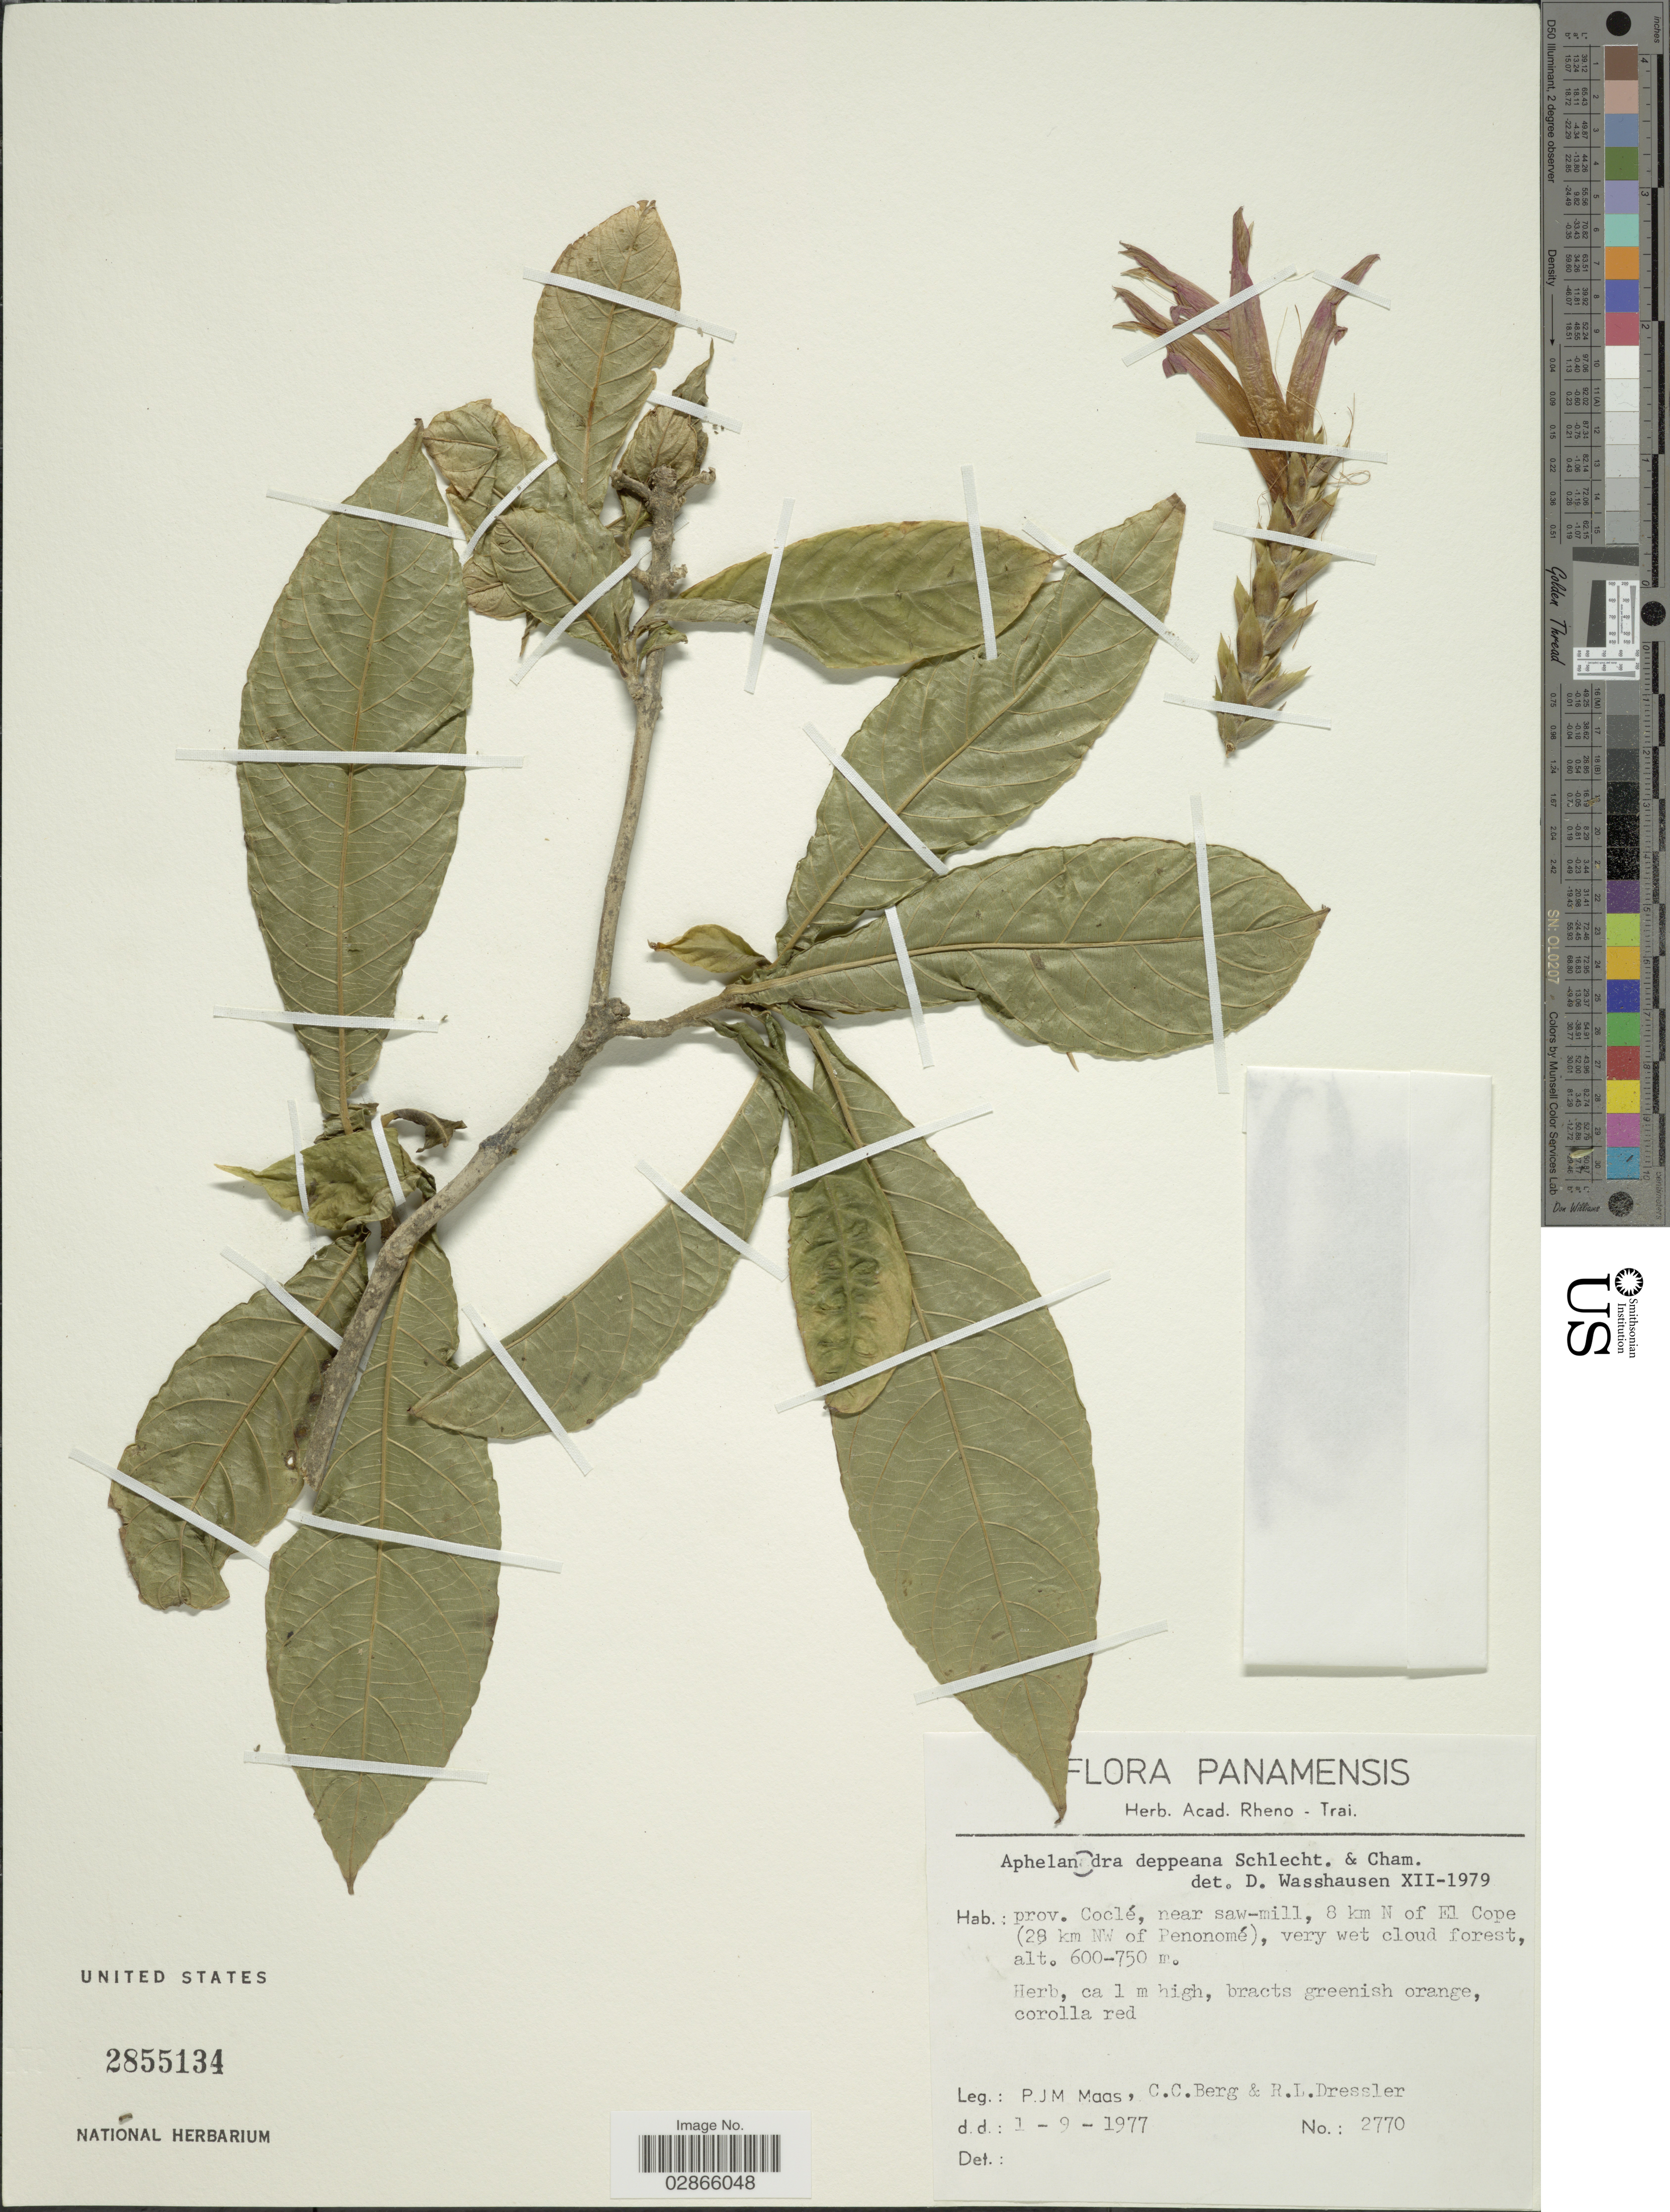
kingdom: Plantae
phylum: Tracheophyta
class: Magnoliopsida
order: Lamiales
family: Acanthaceae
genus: Aphelandra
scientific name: Aphelandra panamensis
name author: McDade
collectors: P. Maas, C. C. Berg & R. Dressler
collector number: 2770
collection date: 1977-09-01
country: Panama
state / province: Coclé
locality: Near saw-mill, 8 km N of El Cope (28 km NW of Penonomé).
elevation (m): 600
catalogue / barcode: US 2855134